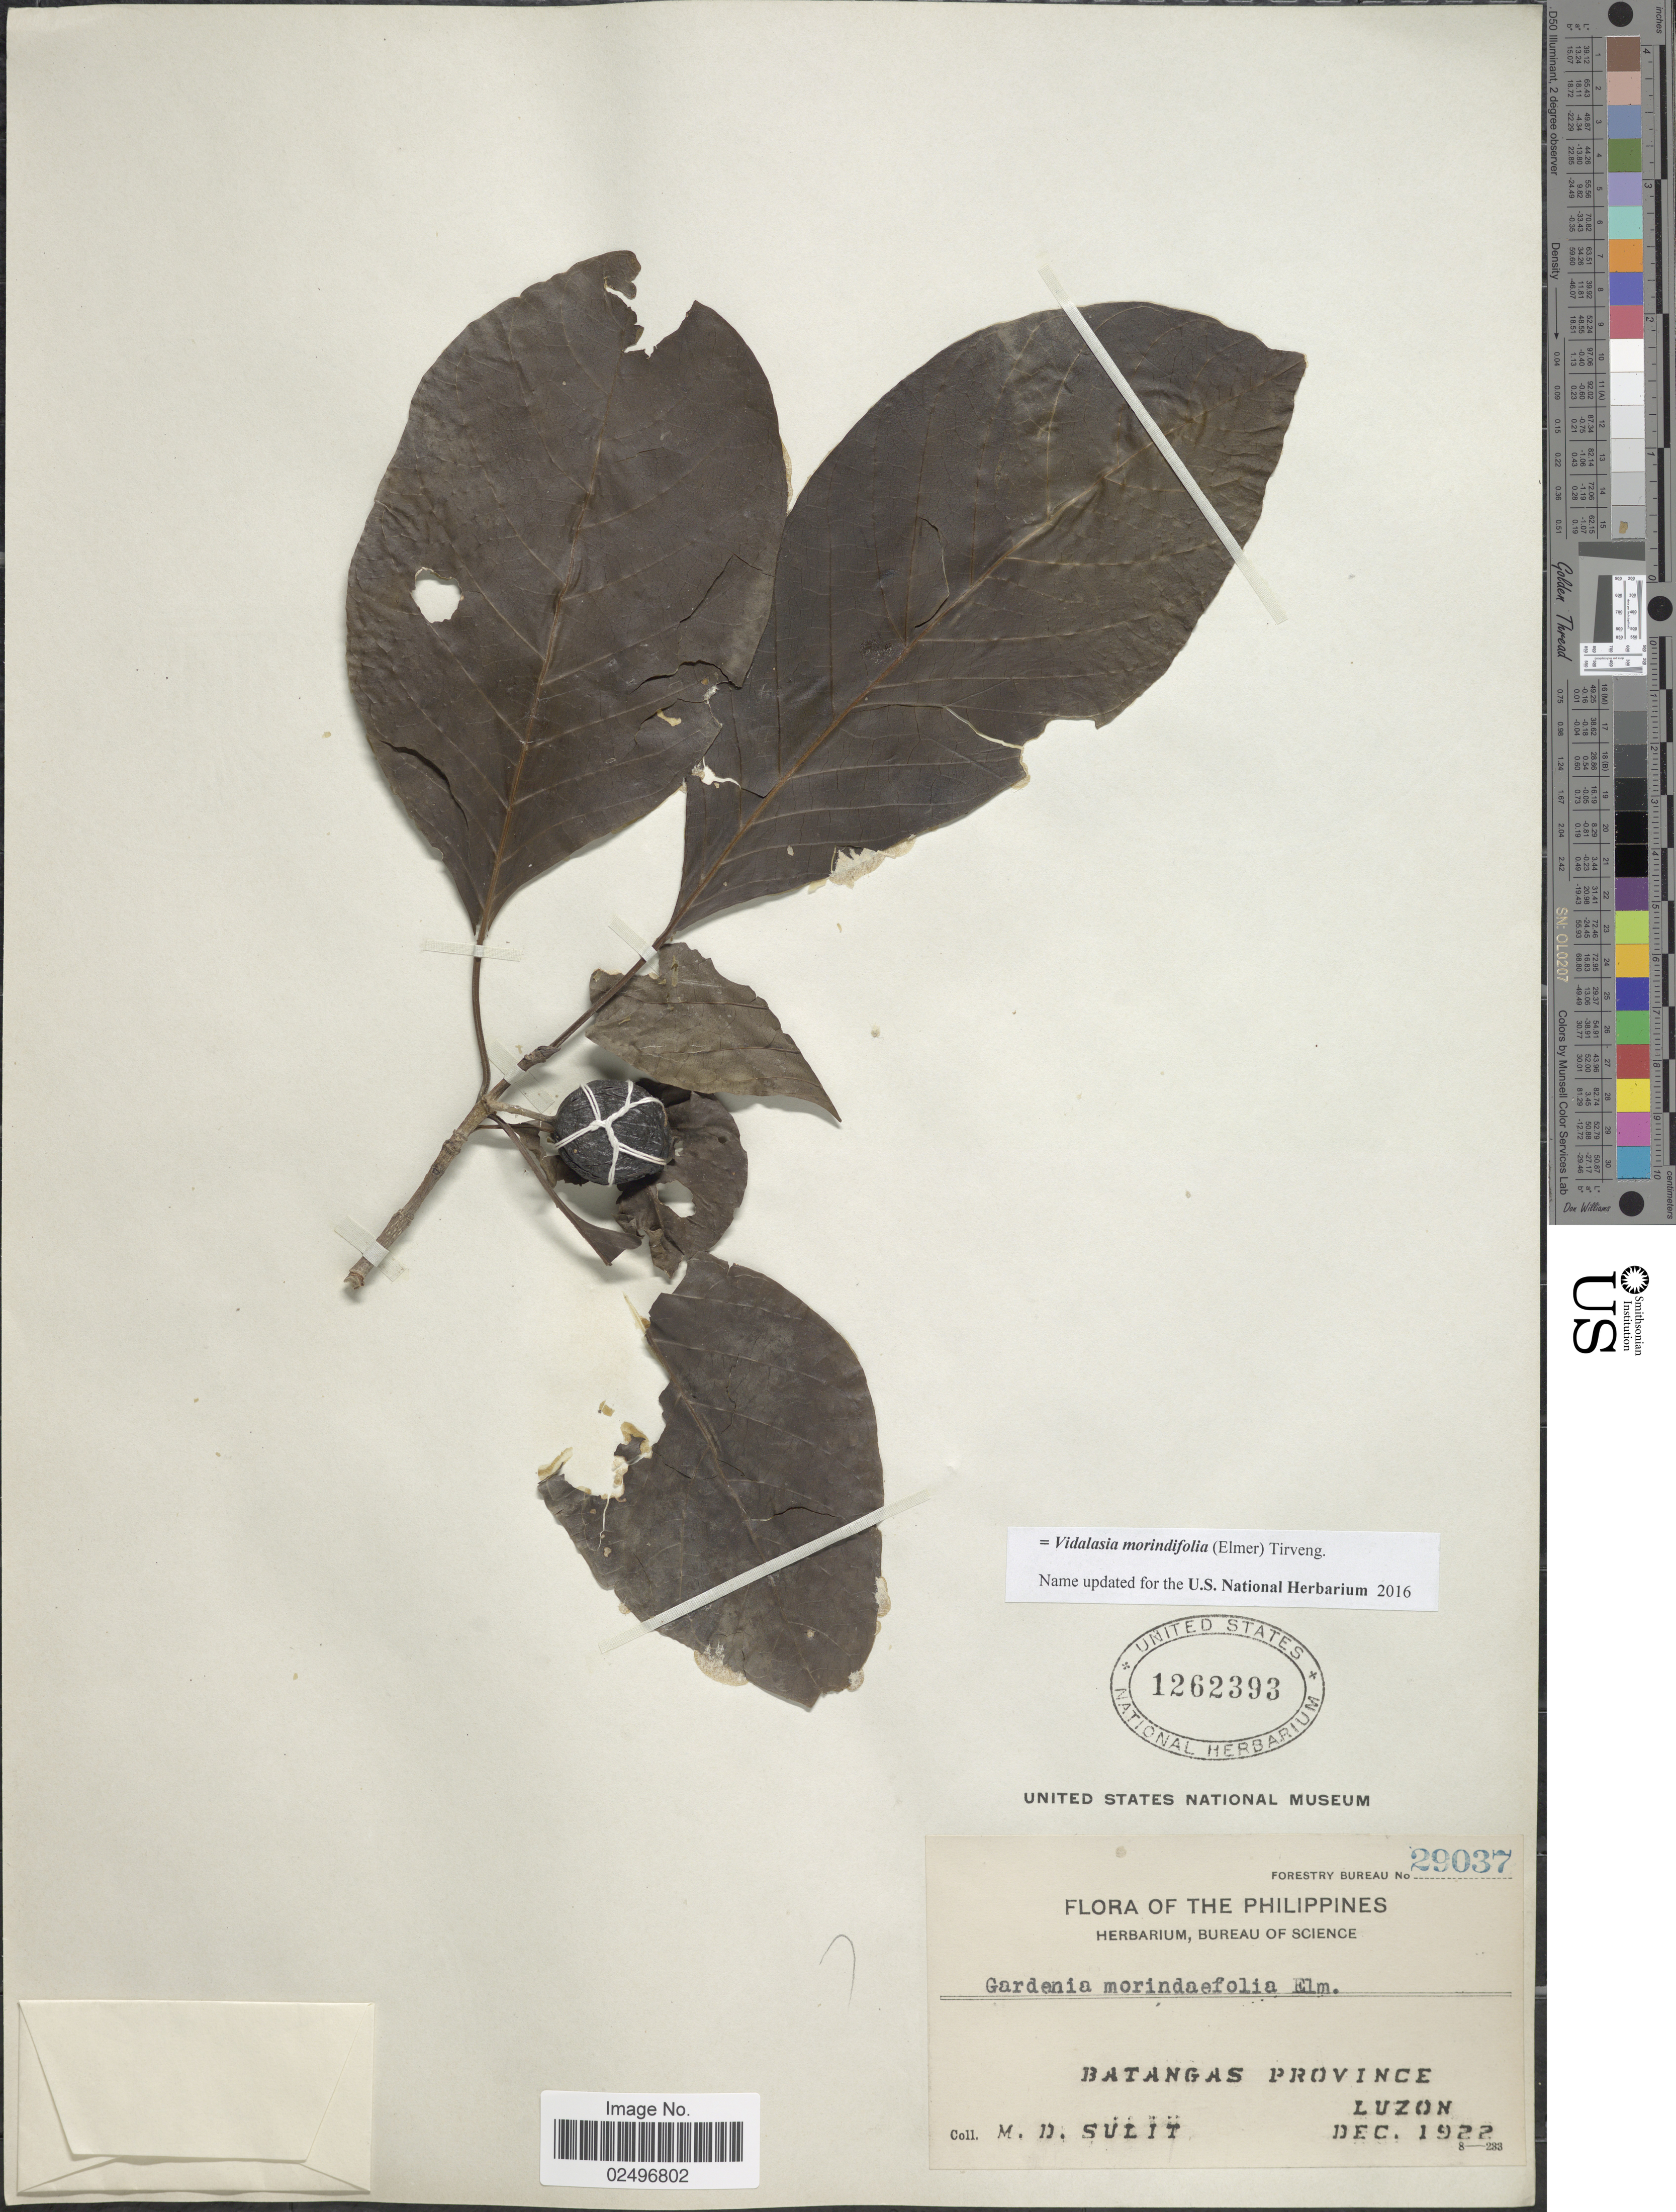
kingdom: Plantae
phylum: Tracheophyta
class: Magnoliopsida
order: Gentianales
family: Rubiaceae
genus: Vidalasia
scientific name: Vidalasia morindifolia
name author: (Elmer) Tirveng.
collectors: M. Sulit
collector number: Forestry Bureau 29037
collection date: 1922-12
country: Philippines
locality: Batangas Province, Luzon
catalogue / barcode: US 1262393